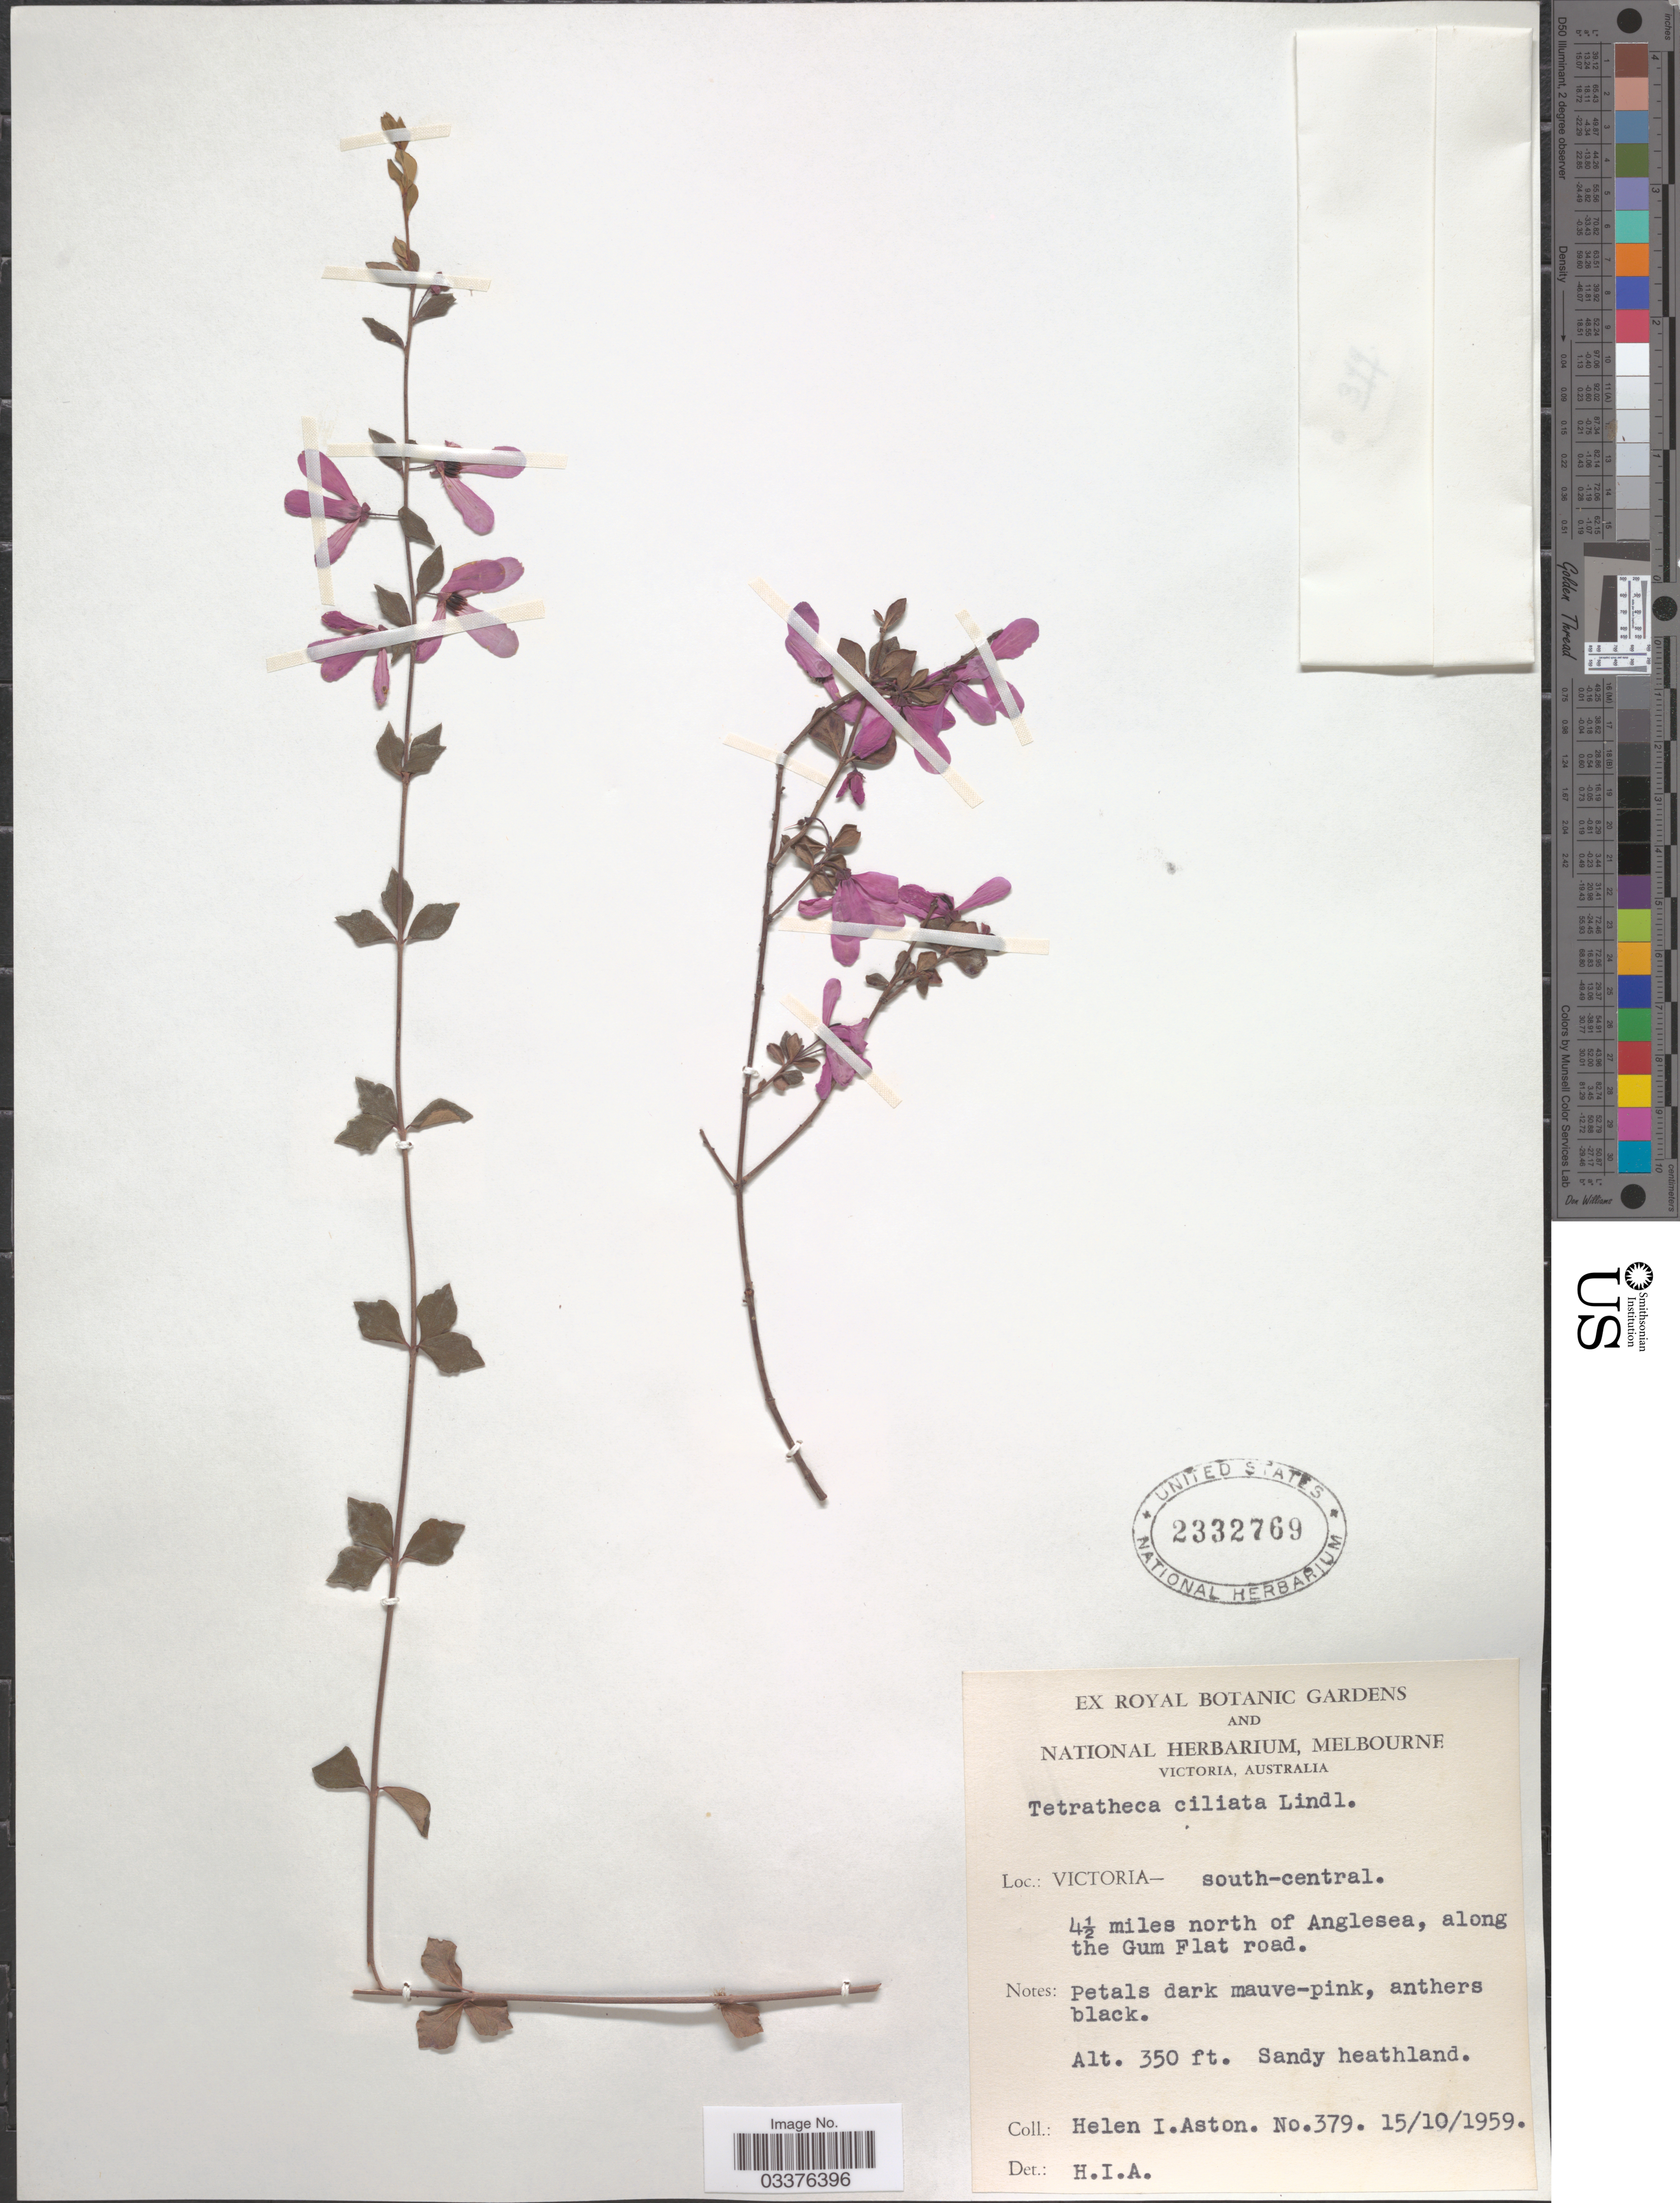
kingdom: Plantae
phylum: Tracheophyta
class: Magnoliopsida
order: Oxalidales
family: Elaeocarpaceae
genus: Tetratheca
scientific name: Tetratheca ciliata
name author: Lindl.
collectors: H. I. Aston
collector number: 379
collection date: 1959-10-15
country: Australia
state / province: Victoria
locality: Victoria- south-central. 4½ miles north of Anglesea, along the Gum Flat road. Sandy heathland.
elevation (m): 107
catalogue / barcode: US 2332769